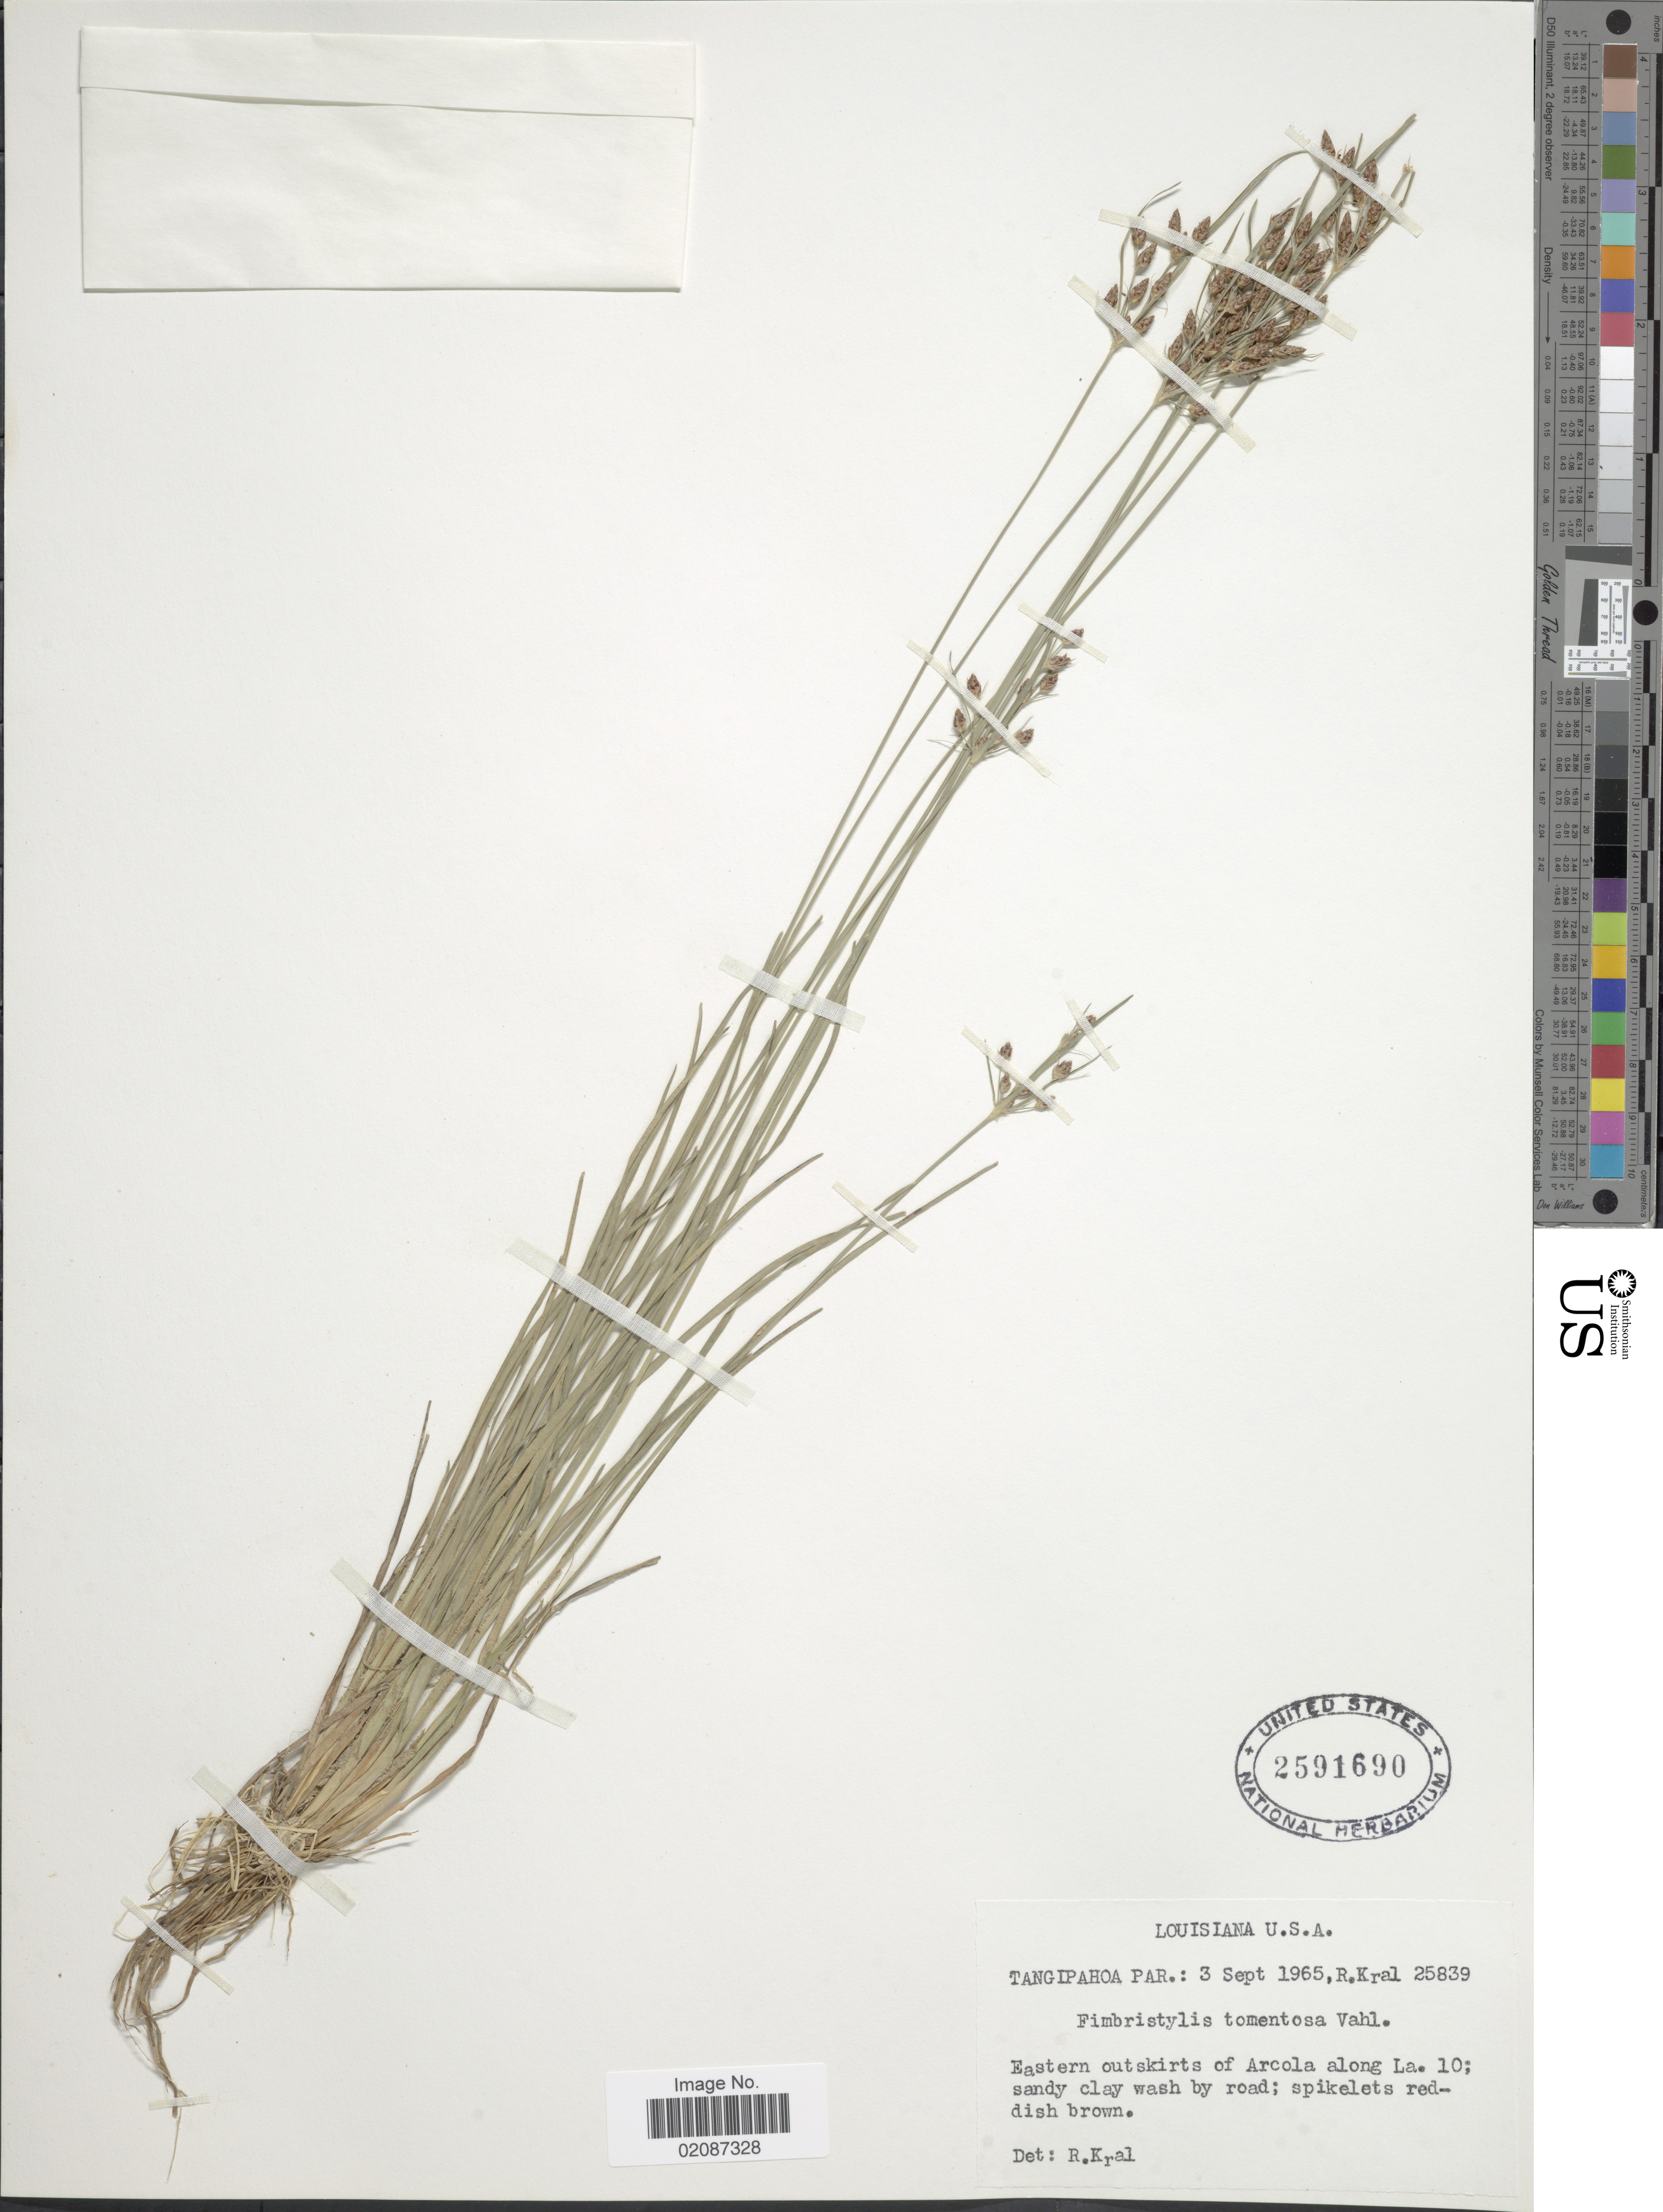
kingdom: Plantae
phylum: Tracheophyta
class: Liliopsida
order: Poales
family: Cyperaceae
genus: Fimbristylis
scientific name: Fimbristylis tomentosa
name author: Vahl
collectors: R. Kral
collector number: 25839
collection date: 1965-09-03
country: United States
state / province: Louisiana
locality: Tangipahoa Par.: Eastern outskirts of Arcola along La. 10; sandy clay was by road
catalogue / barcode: US 2591690